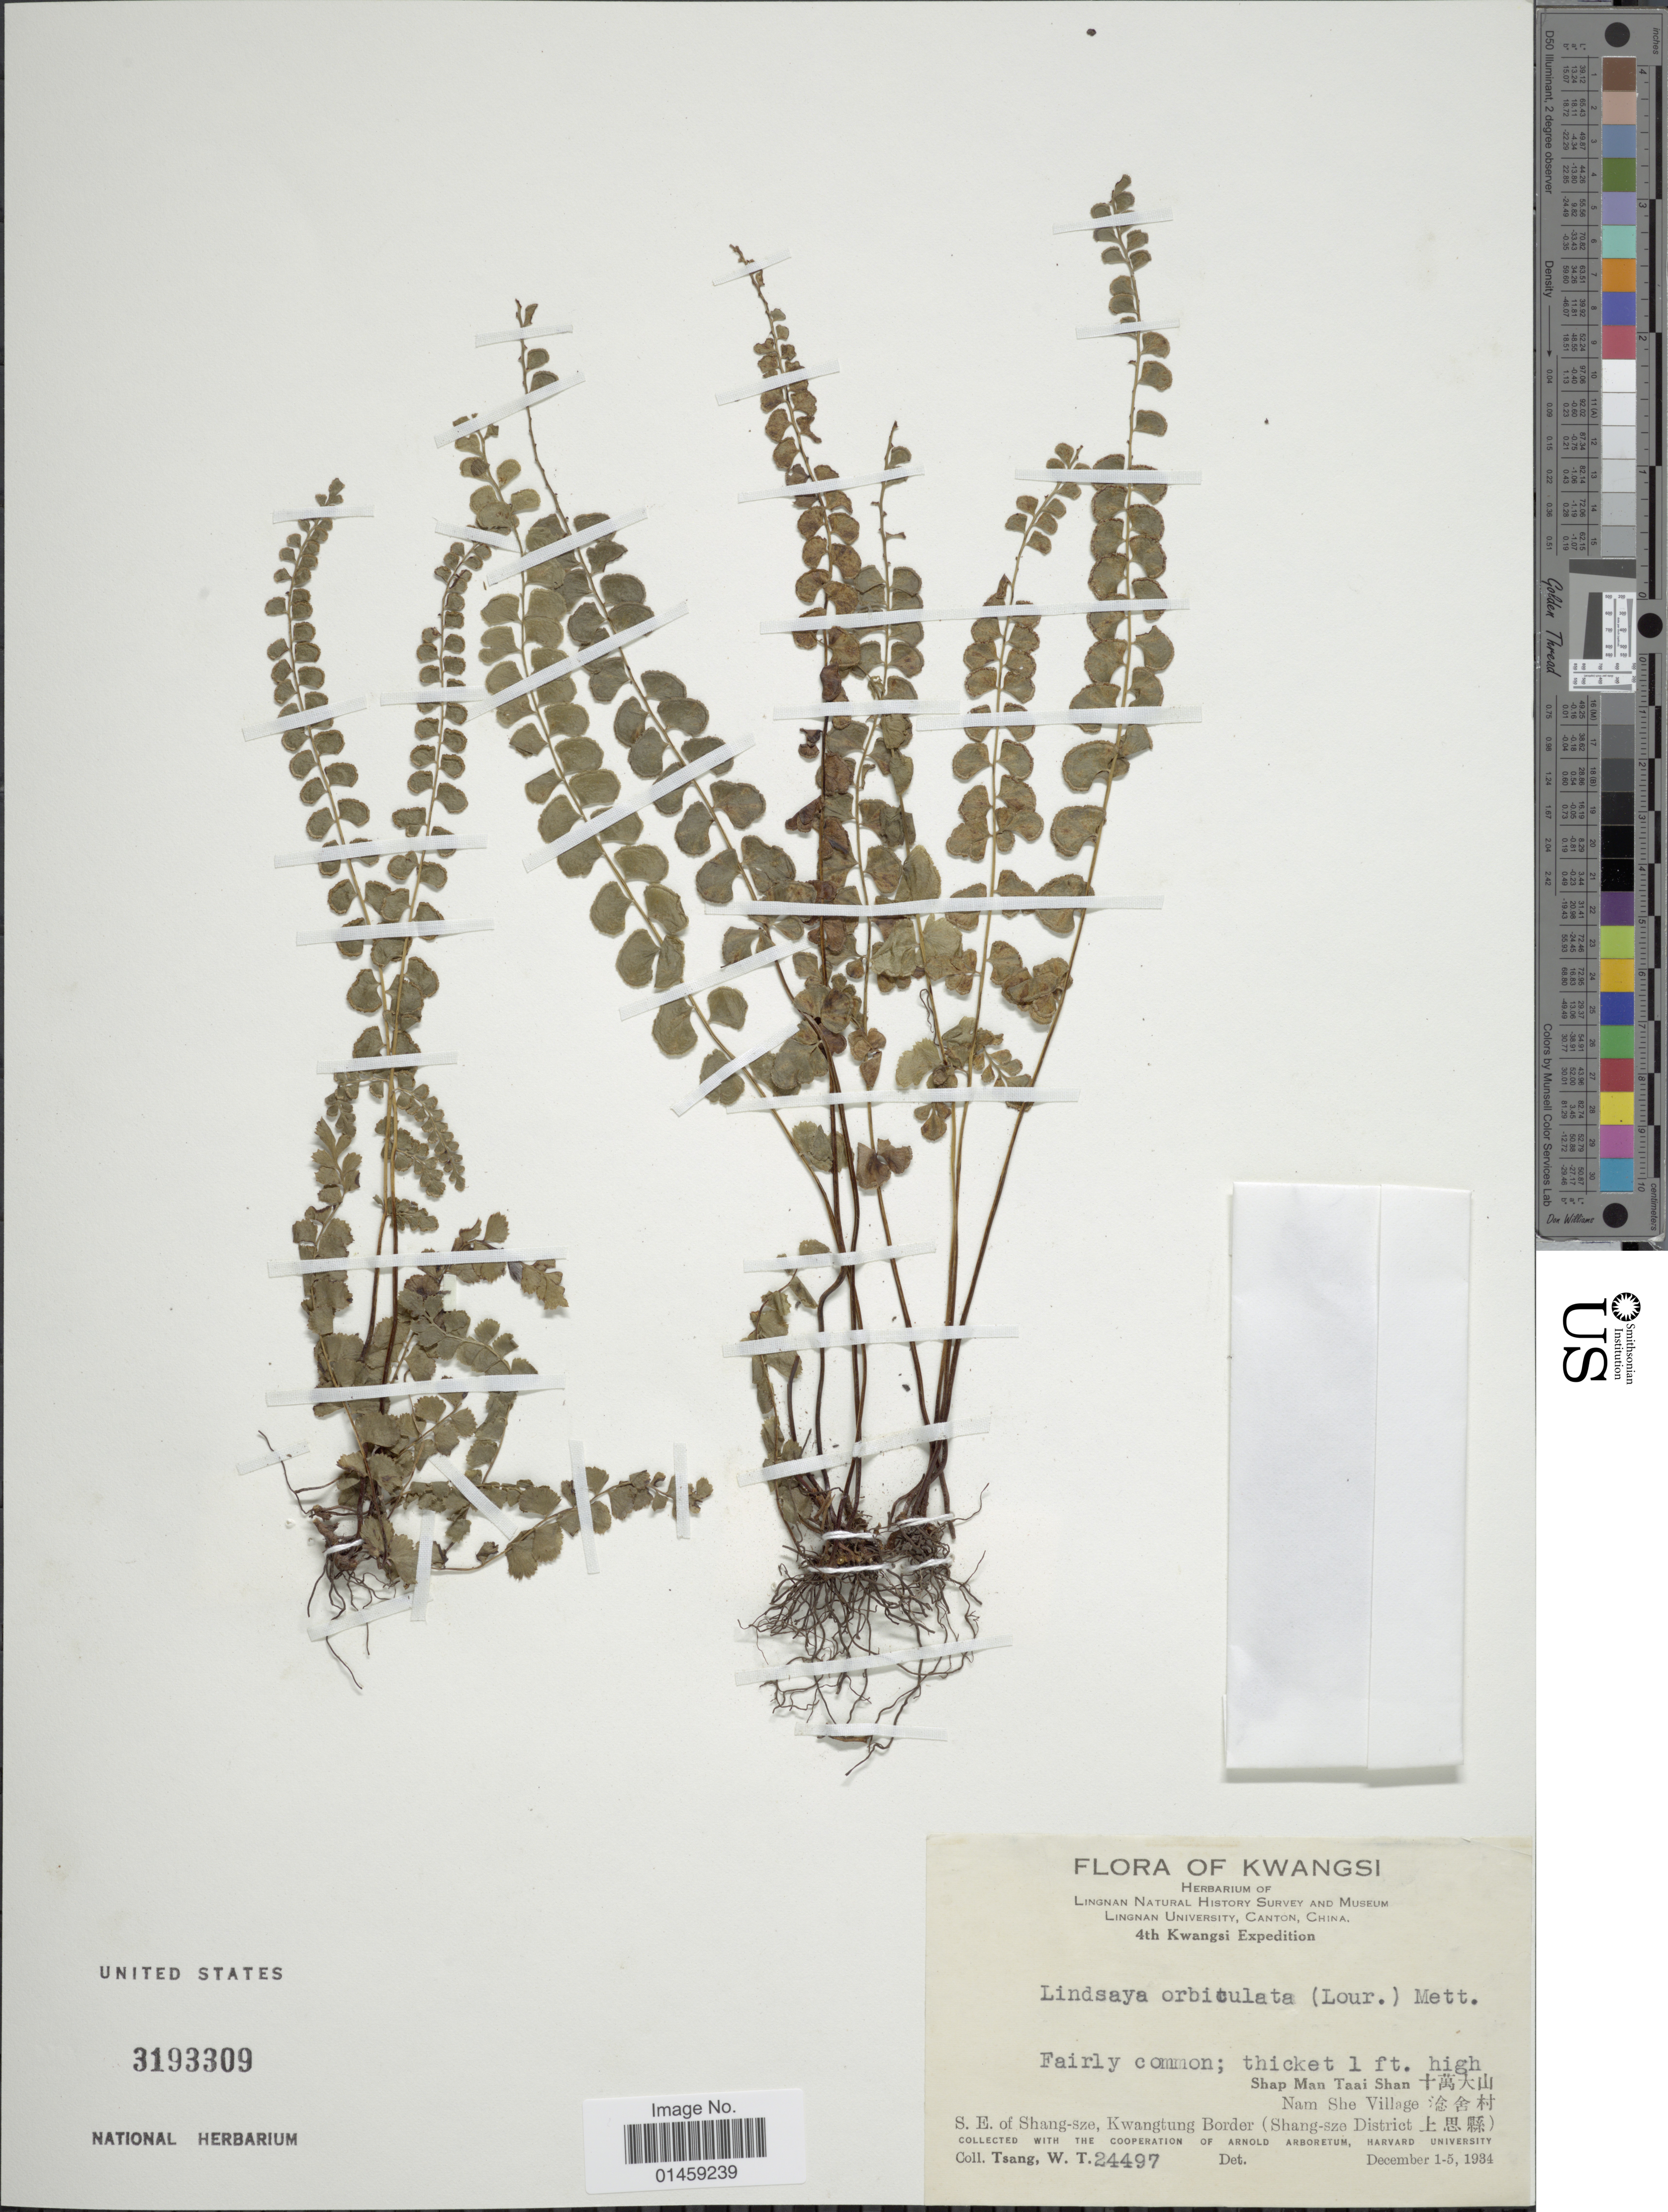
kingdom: Plantae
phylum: Tracheophyta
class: Polypodiopsida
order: Polypodiales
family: Lindsaeaceae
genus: Lindsaea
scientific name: Lindsaea orbiculata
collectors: W. T. Tsang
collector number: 24497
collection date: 1934-12-01/1934-12-05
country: China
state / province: Guangxi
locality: Kwangsi. Shap Man Taai Shan. Nam She Village. S. E. of Shang-sze, Kwangtung Border (Shang-sze District).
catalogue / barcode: US 3193309